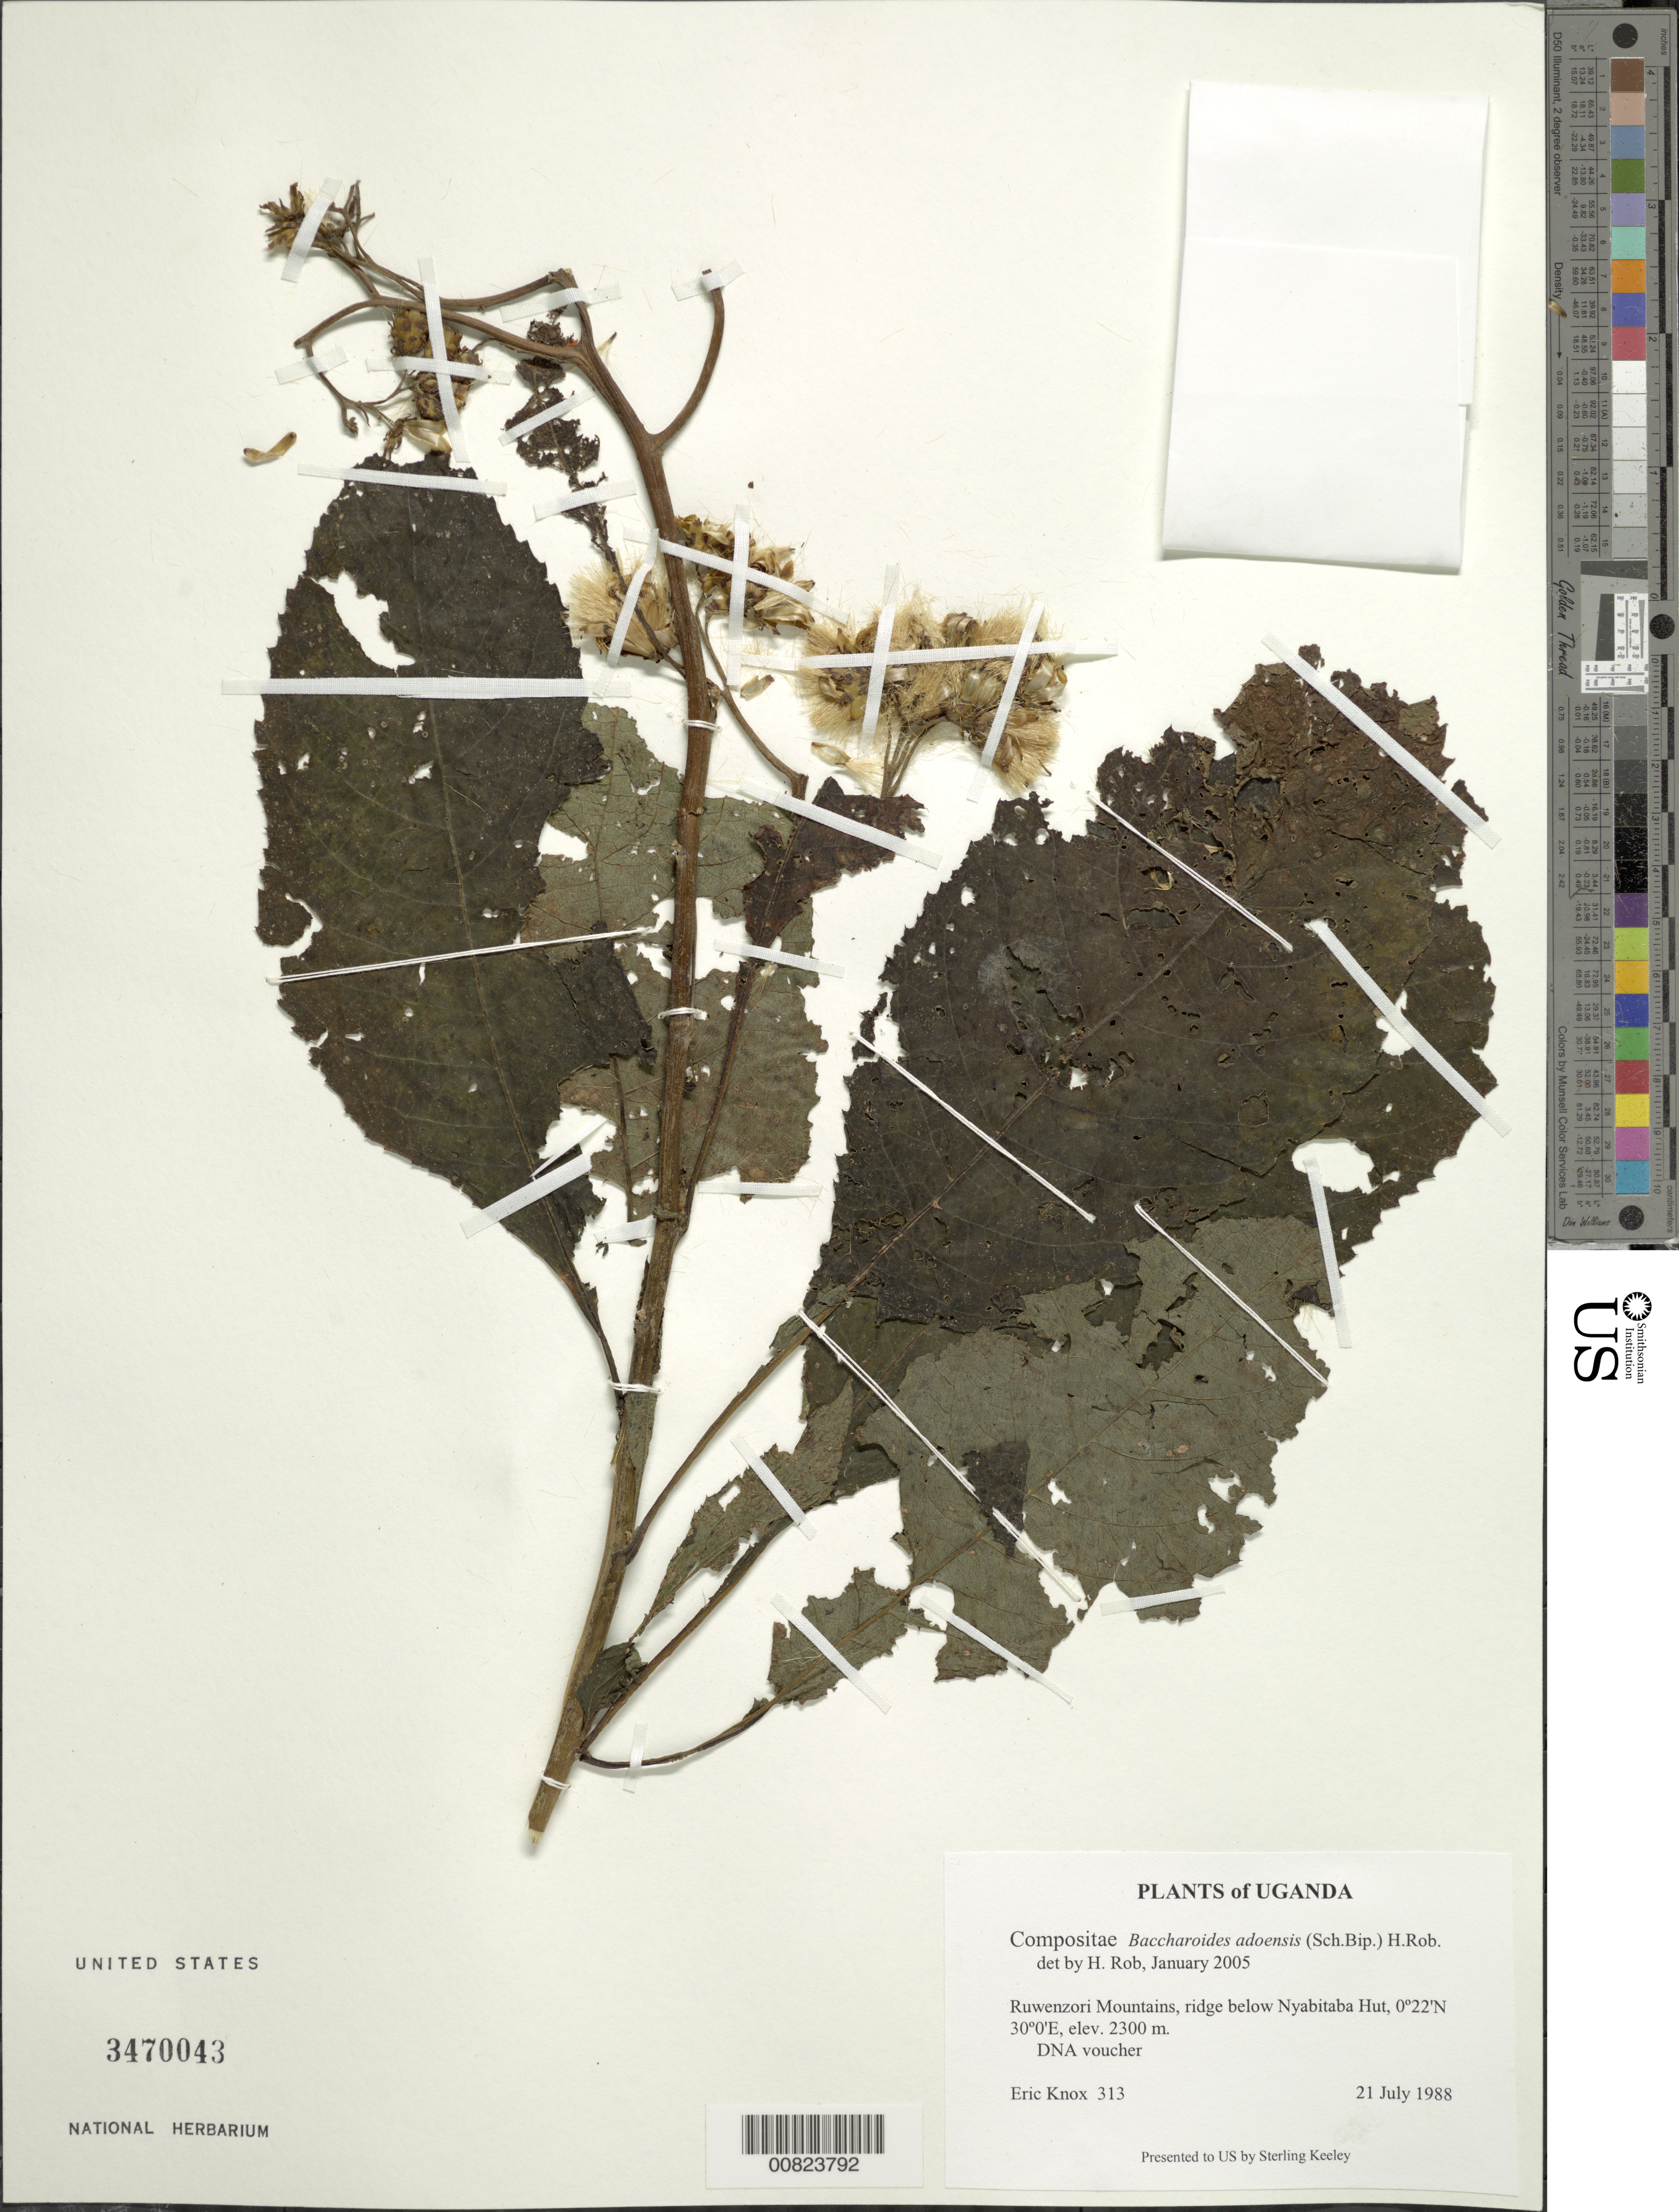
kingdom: Plantae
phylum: Tracheophyta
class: Magnoliopsida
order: Asterales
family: Asteraceae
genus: Baccharoides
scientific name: Baccharoides adoensis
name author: (Sch. Bip. ex Walp.) H. Rob.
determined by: Robinson, Harold E., (US)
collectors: E. Knox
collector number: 313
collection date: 1988-07-21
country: Uganda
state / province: Western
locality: Nyabitaba Hut, ridge below. Ruwenzori Mountains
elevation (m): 5200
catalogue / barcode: US 3470043